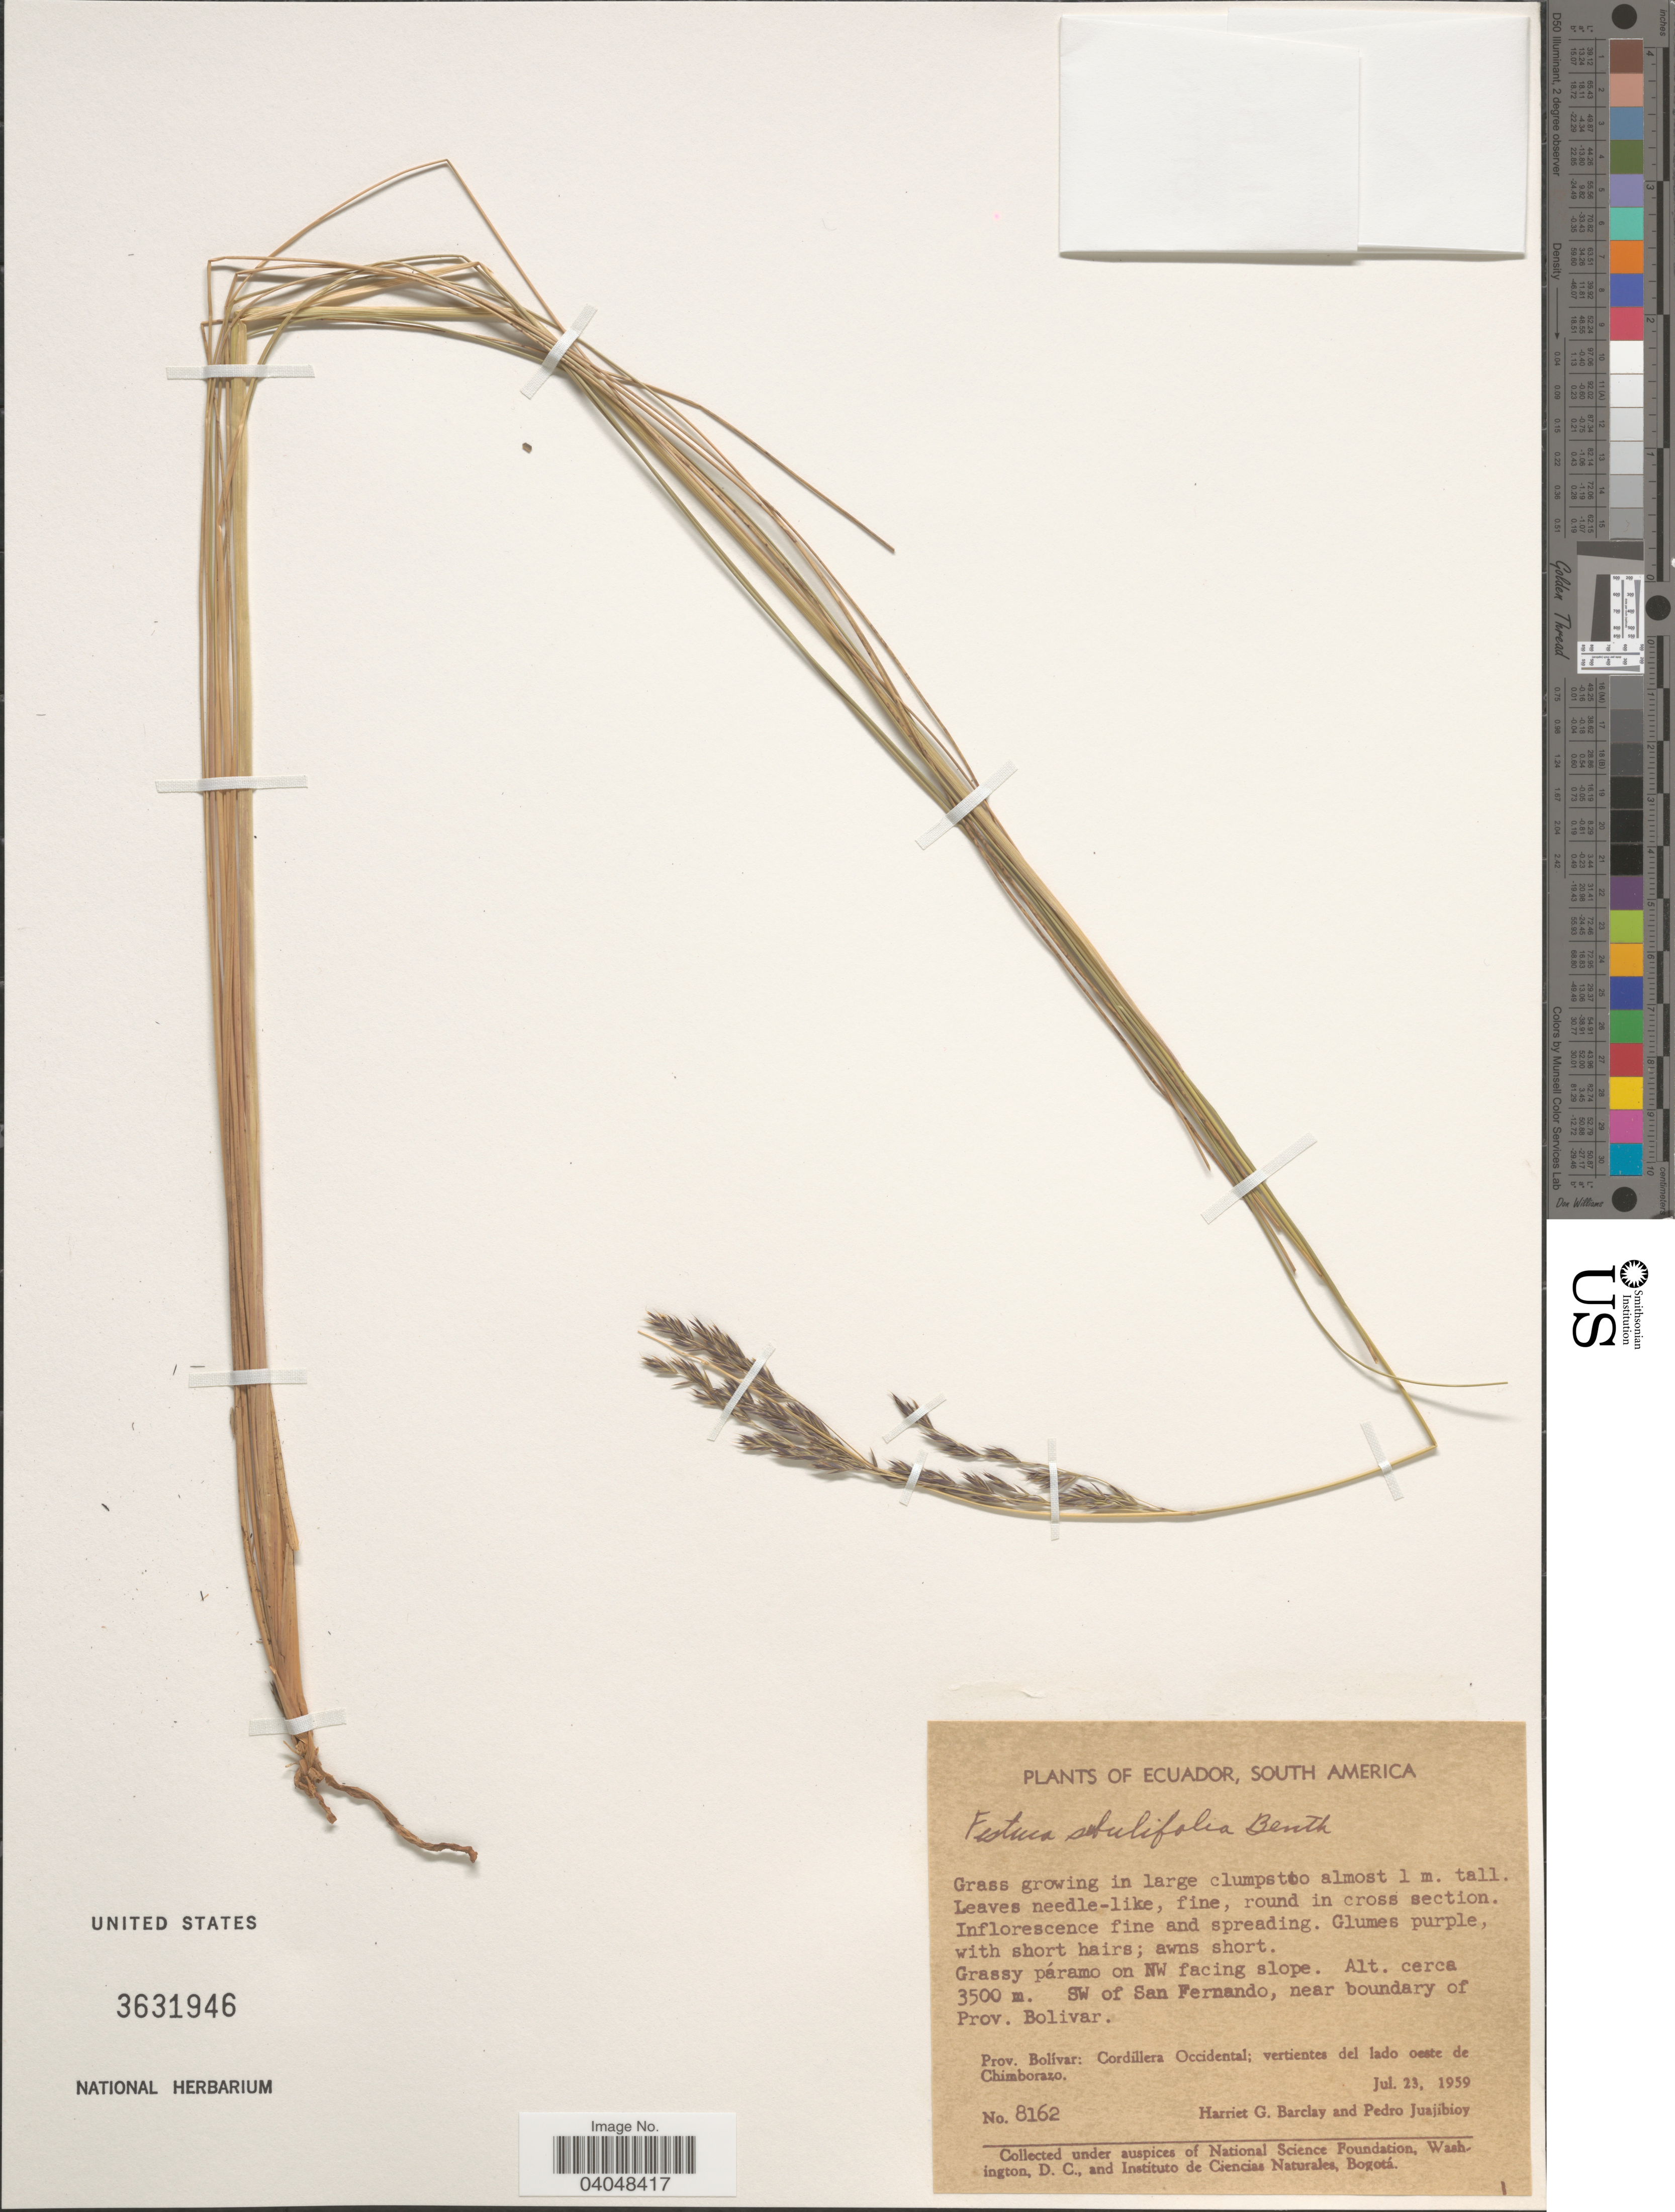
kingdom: Plantae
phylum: Tracheophyta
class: Liliopsida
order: Poales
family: Poaceae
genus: Festuca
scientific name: Festuca subulifolia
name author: Benth.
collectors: H. G. Barclay & P. Juajibioy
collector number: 8162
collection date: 1959-07-23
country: Ecuador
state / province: Bolívar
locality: Páramo on Nw facing slope. SW of San Fernando, near boundary of Prov. Bolivar. Cordillera Occidental; vertientes del lado oeste de Chimborazo.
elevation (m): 3500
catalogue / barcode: US 3631946